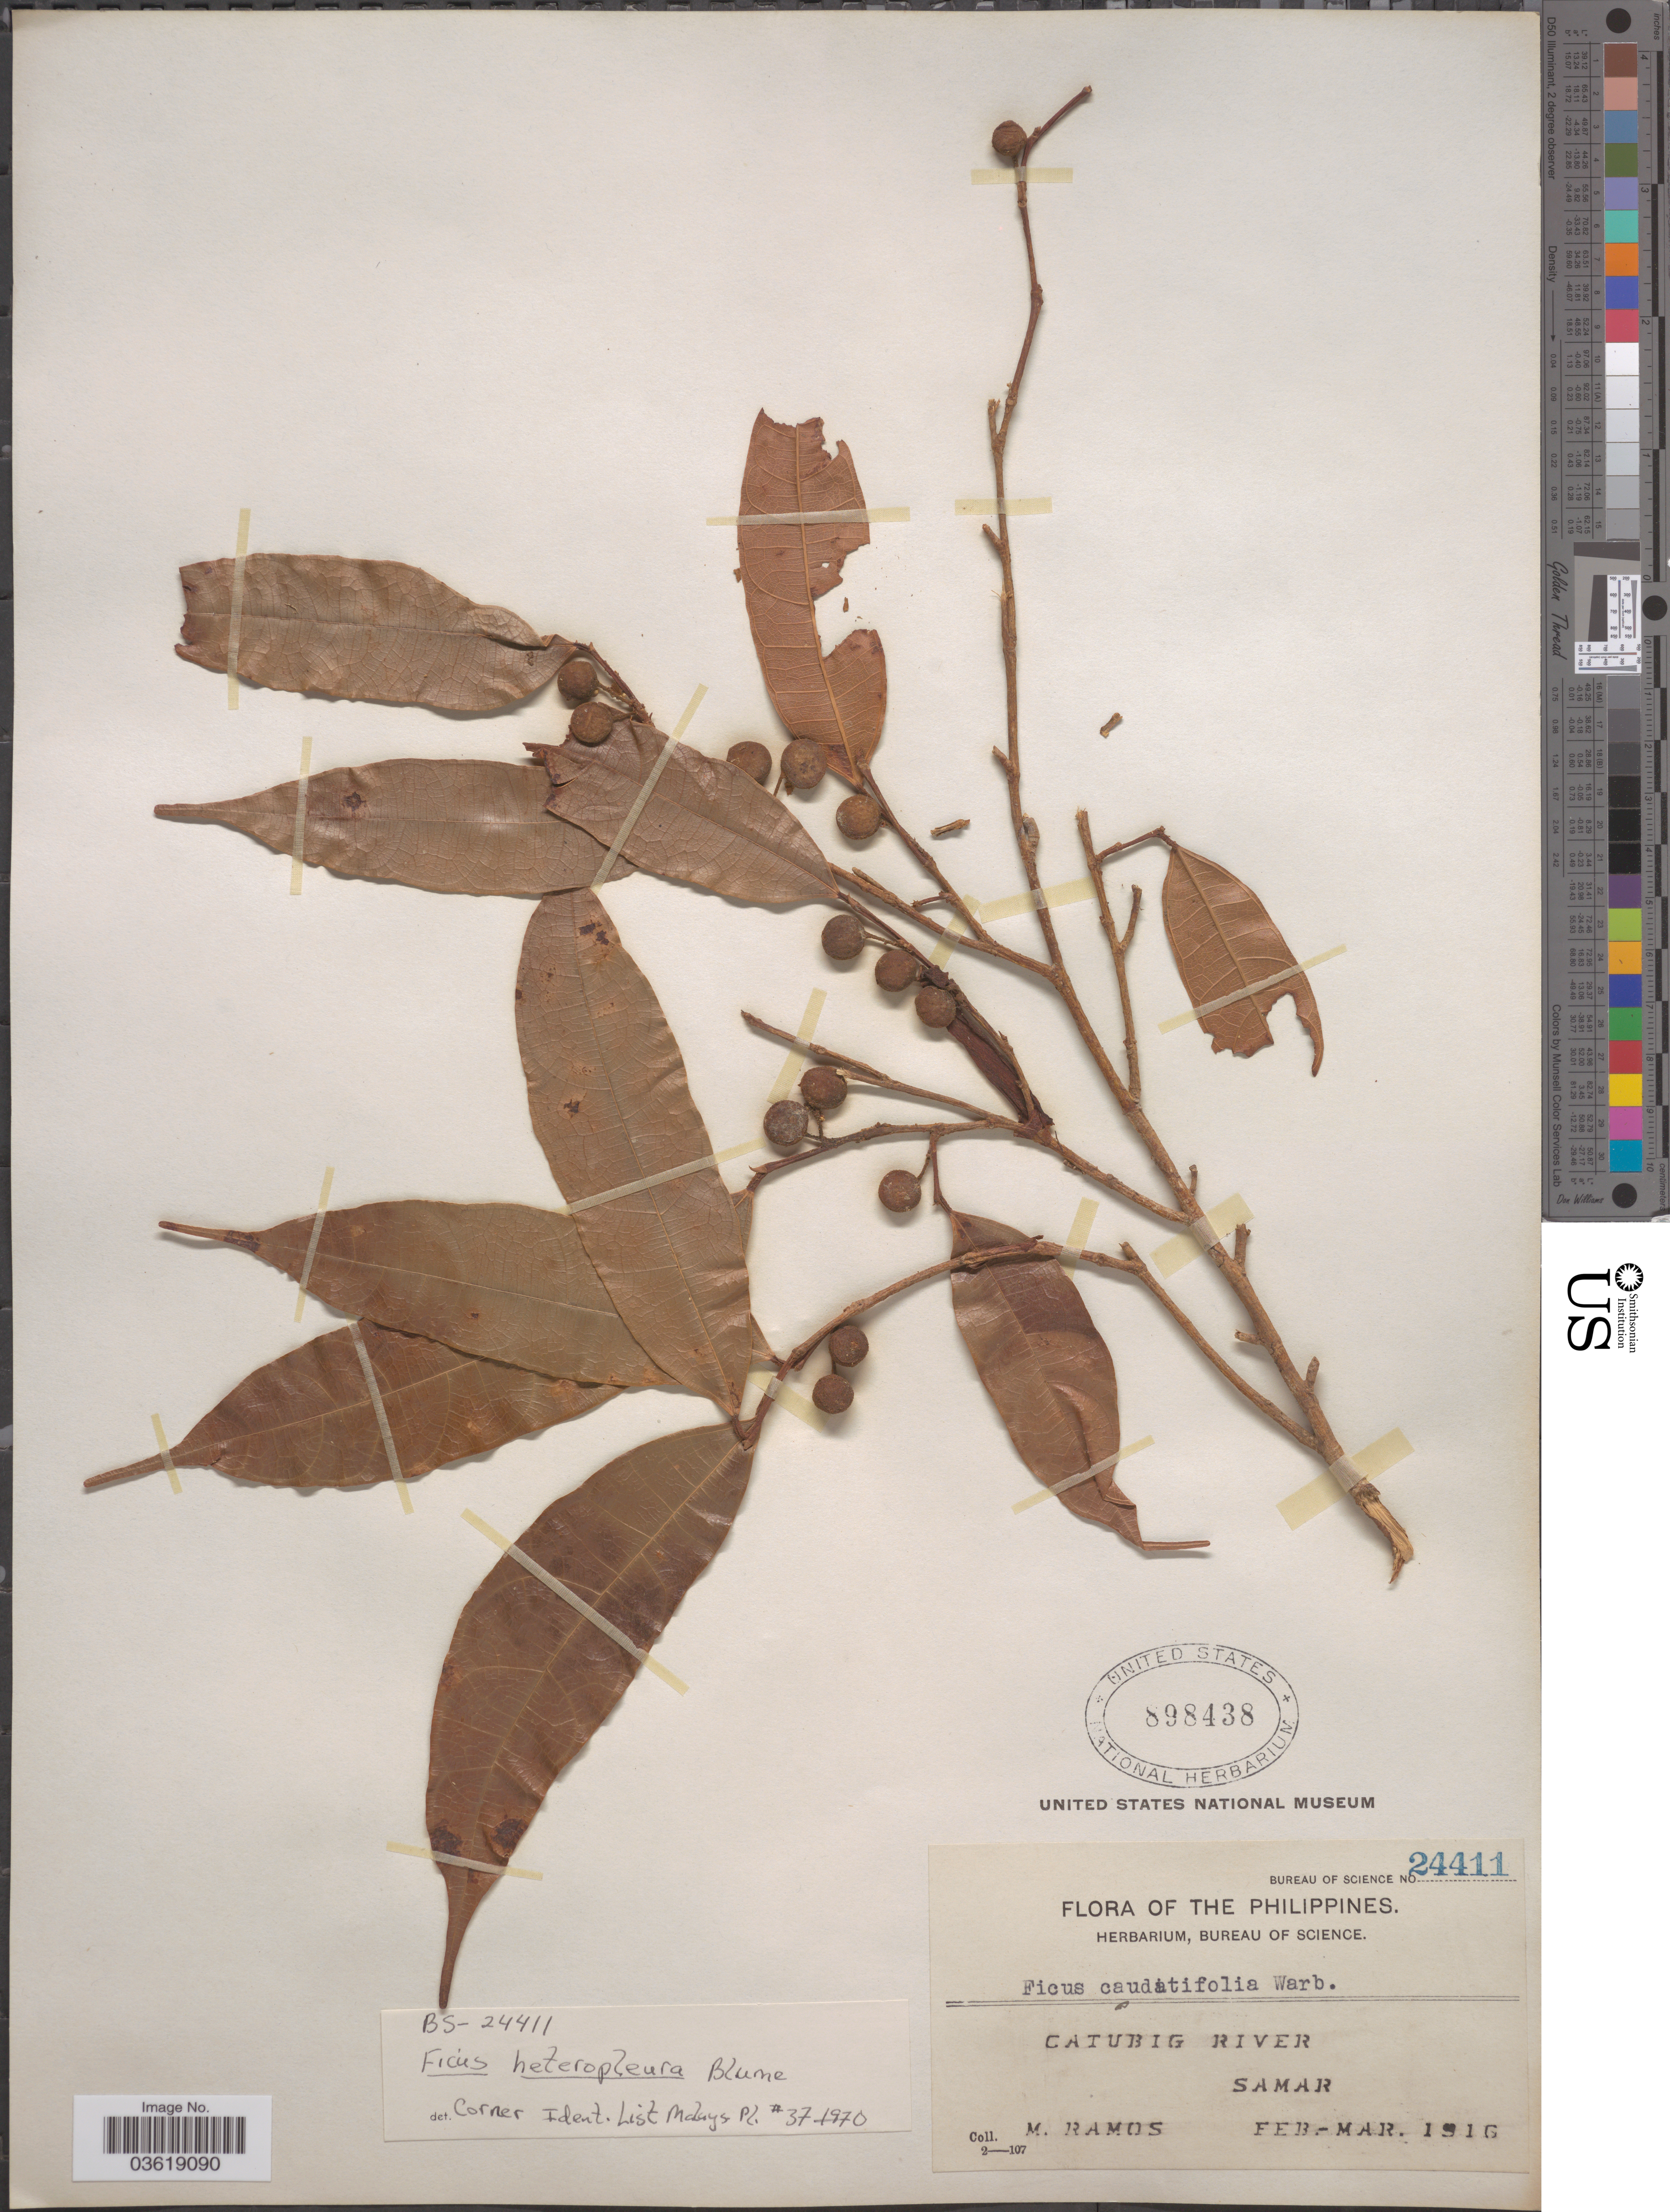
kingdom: Plantae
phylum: Tracheophyta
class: Magnoliopsida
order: Rosales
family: Moraceae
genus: Ficus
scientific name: Ficus heteropleura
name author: Blume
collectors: M. Ramos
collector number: Bureau of Science 24411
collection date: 1916-02/1916-03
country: Philippines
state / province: Eastern Visayas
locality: Catubig River, Samar.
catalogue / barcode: US 898438